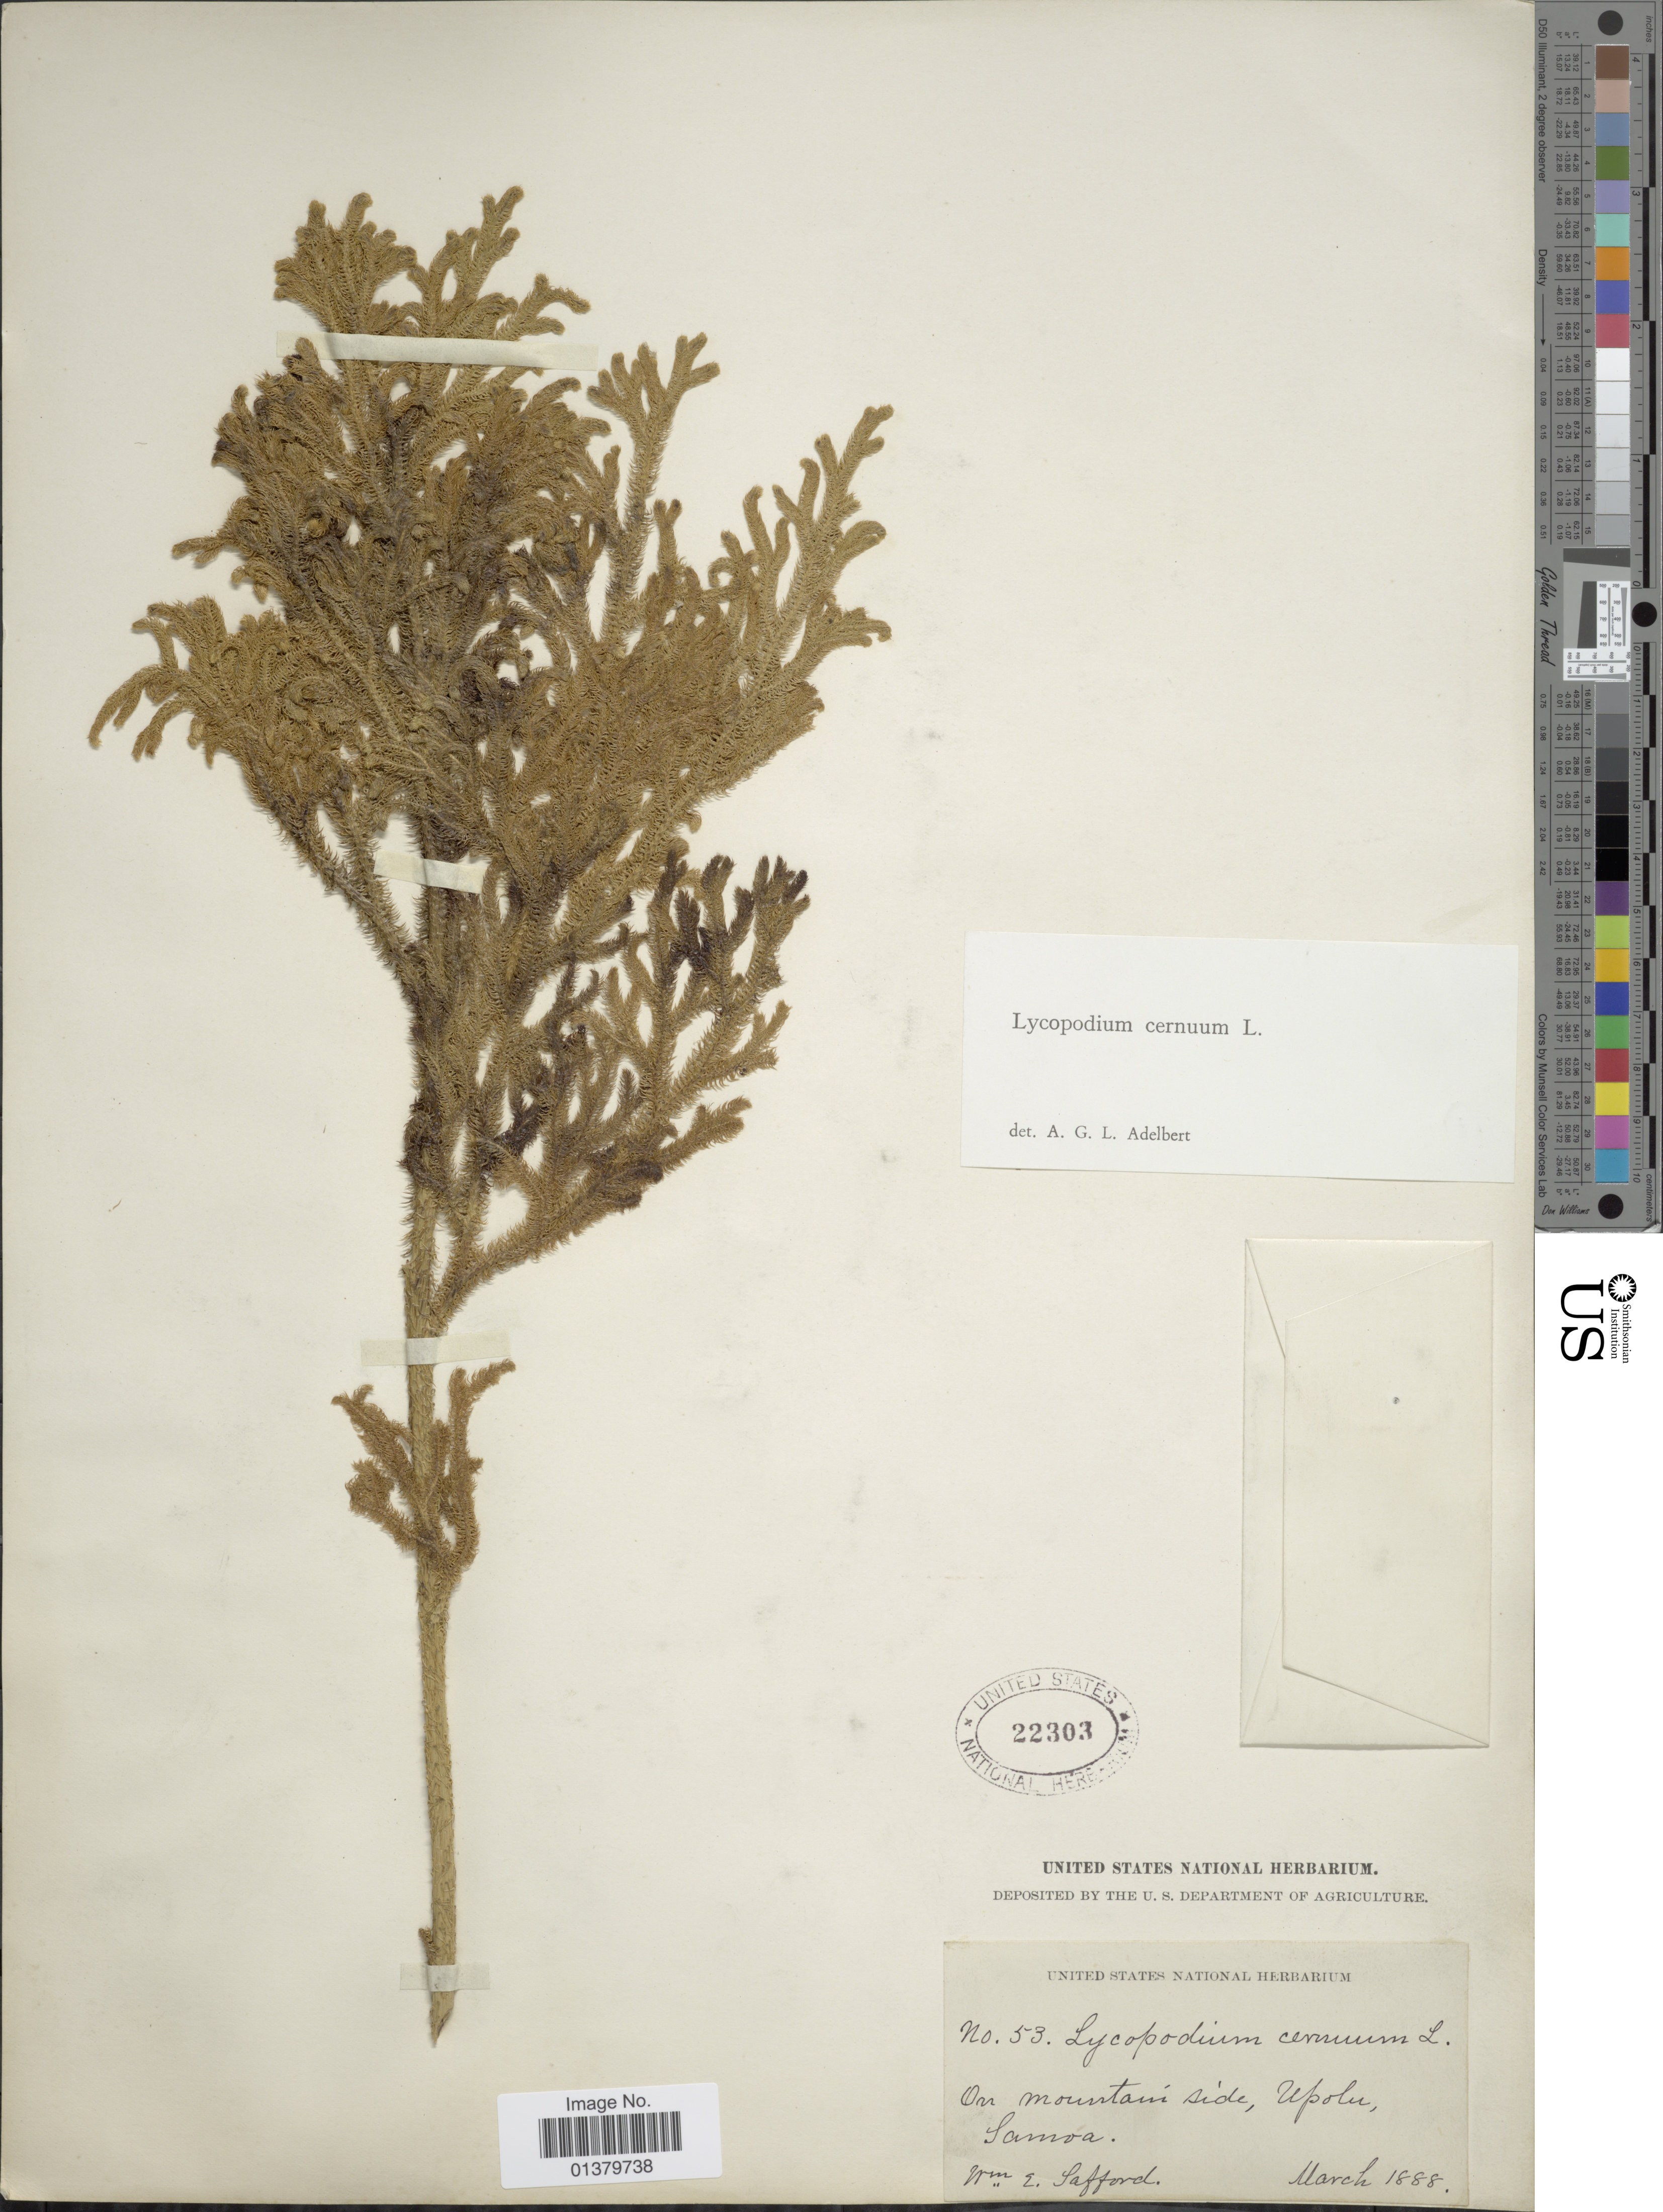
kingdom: Plantae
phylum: Tracheophyta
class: Lycopodiopsida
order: Lycopodiales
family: Lycopodiaceae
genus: Palhinhaea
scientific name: Palhinhaea cernua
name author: (L.) Vasc. & Franco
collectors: W. E. Safford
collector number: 53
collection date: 1888-03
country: Samoa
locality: On mountain side, Upolu, Samoa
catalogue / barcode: US 22303